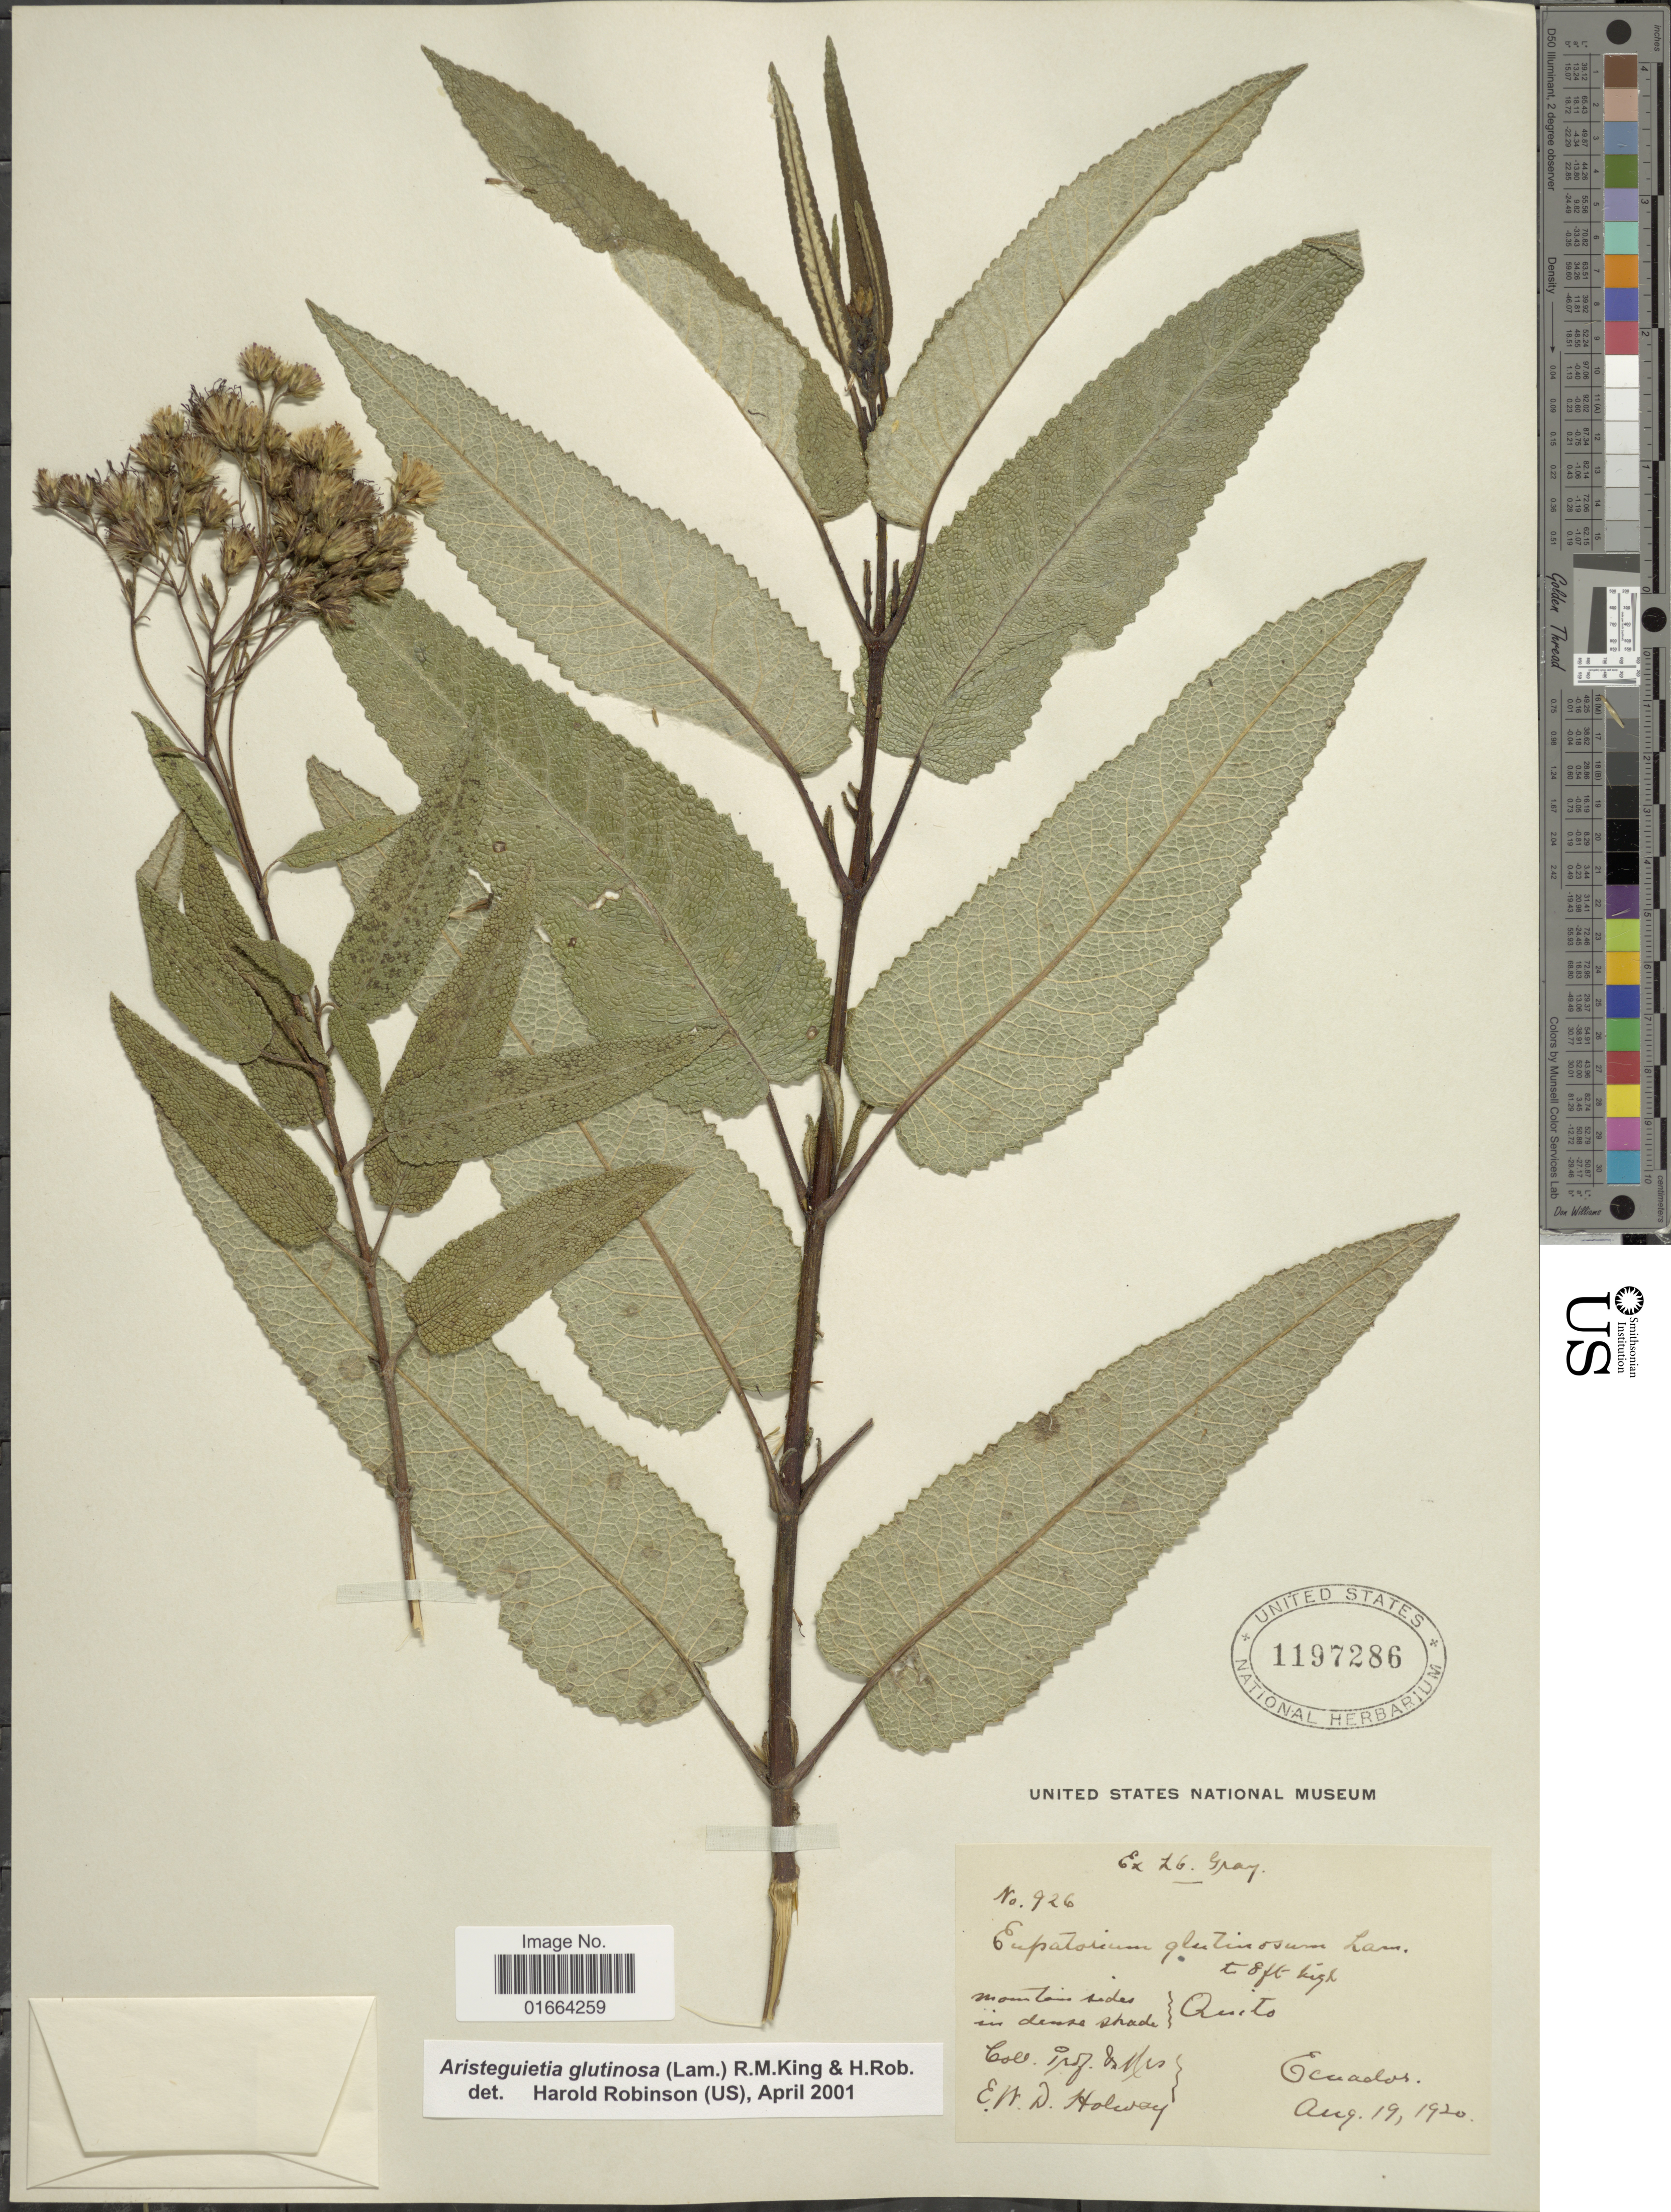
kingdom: Plantae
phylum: Tracheophyta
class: Magnoliopsida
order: Asterales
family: Asteraceae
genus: Aristeguietia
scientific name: Aristeguietia glutinosa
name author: (Lam.) R.M. King & H. Rob.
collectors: E. W. D. Holway & E. Holway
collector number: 926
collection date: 1920-08-19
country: Ecuador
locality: Quito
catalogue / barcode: US 1197286